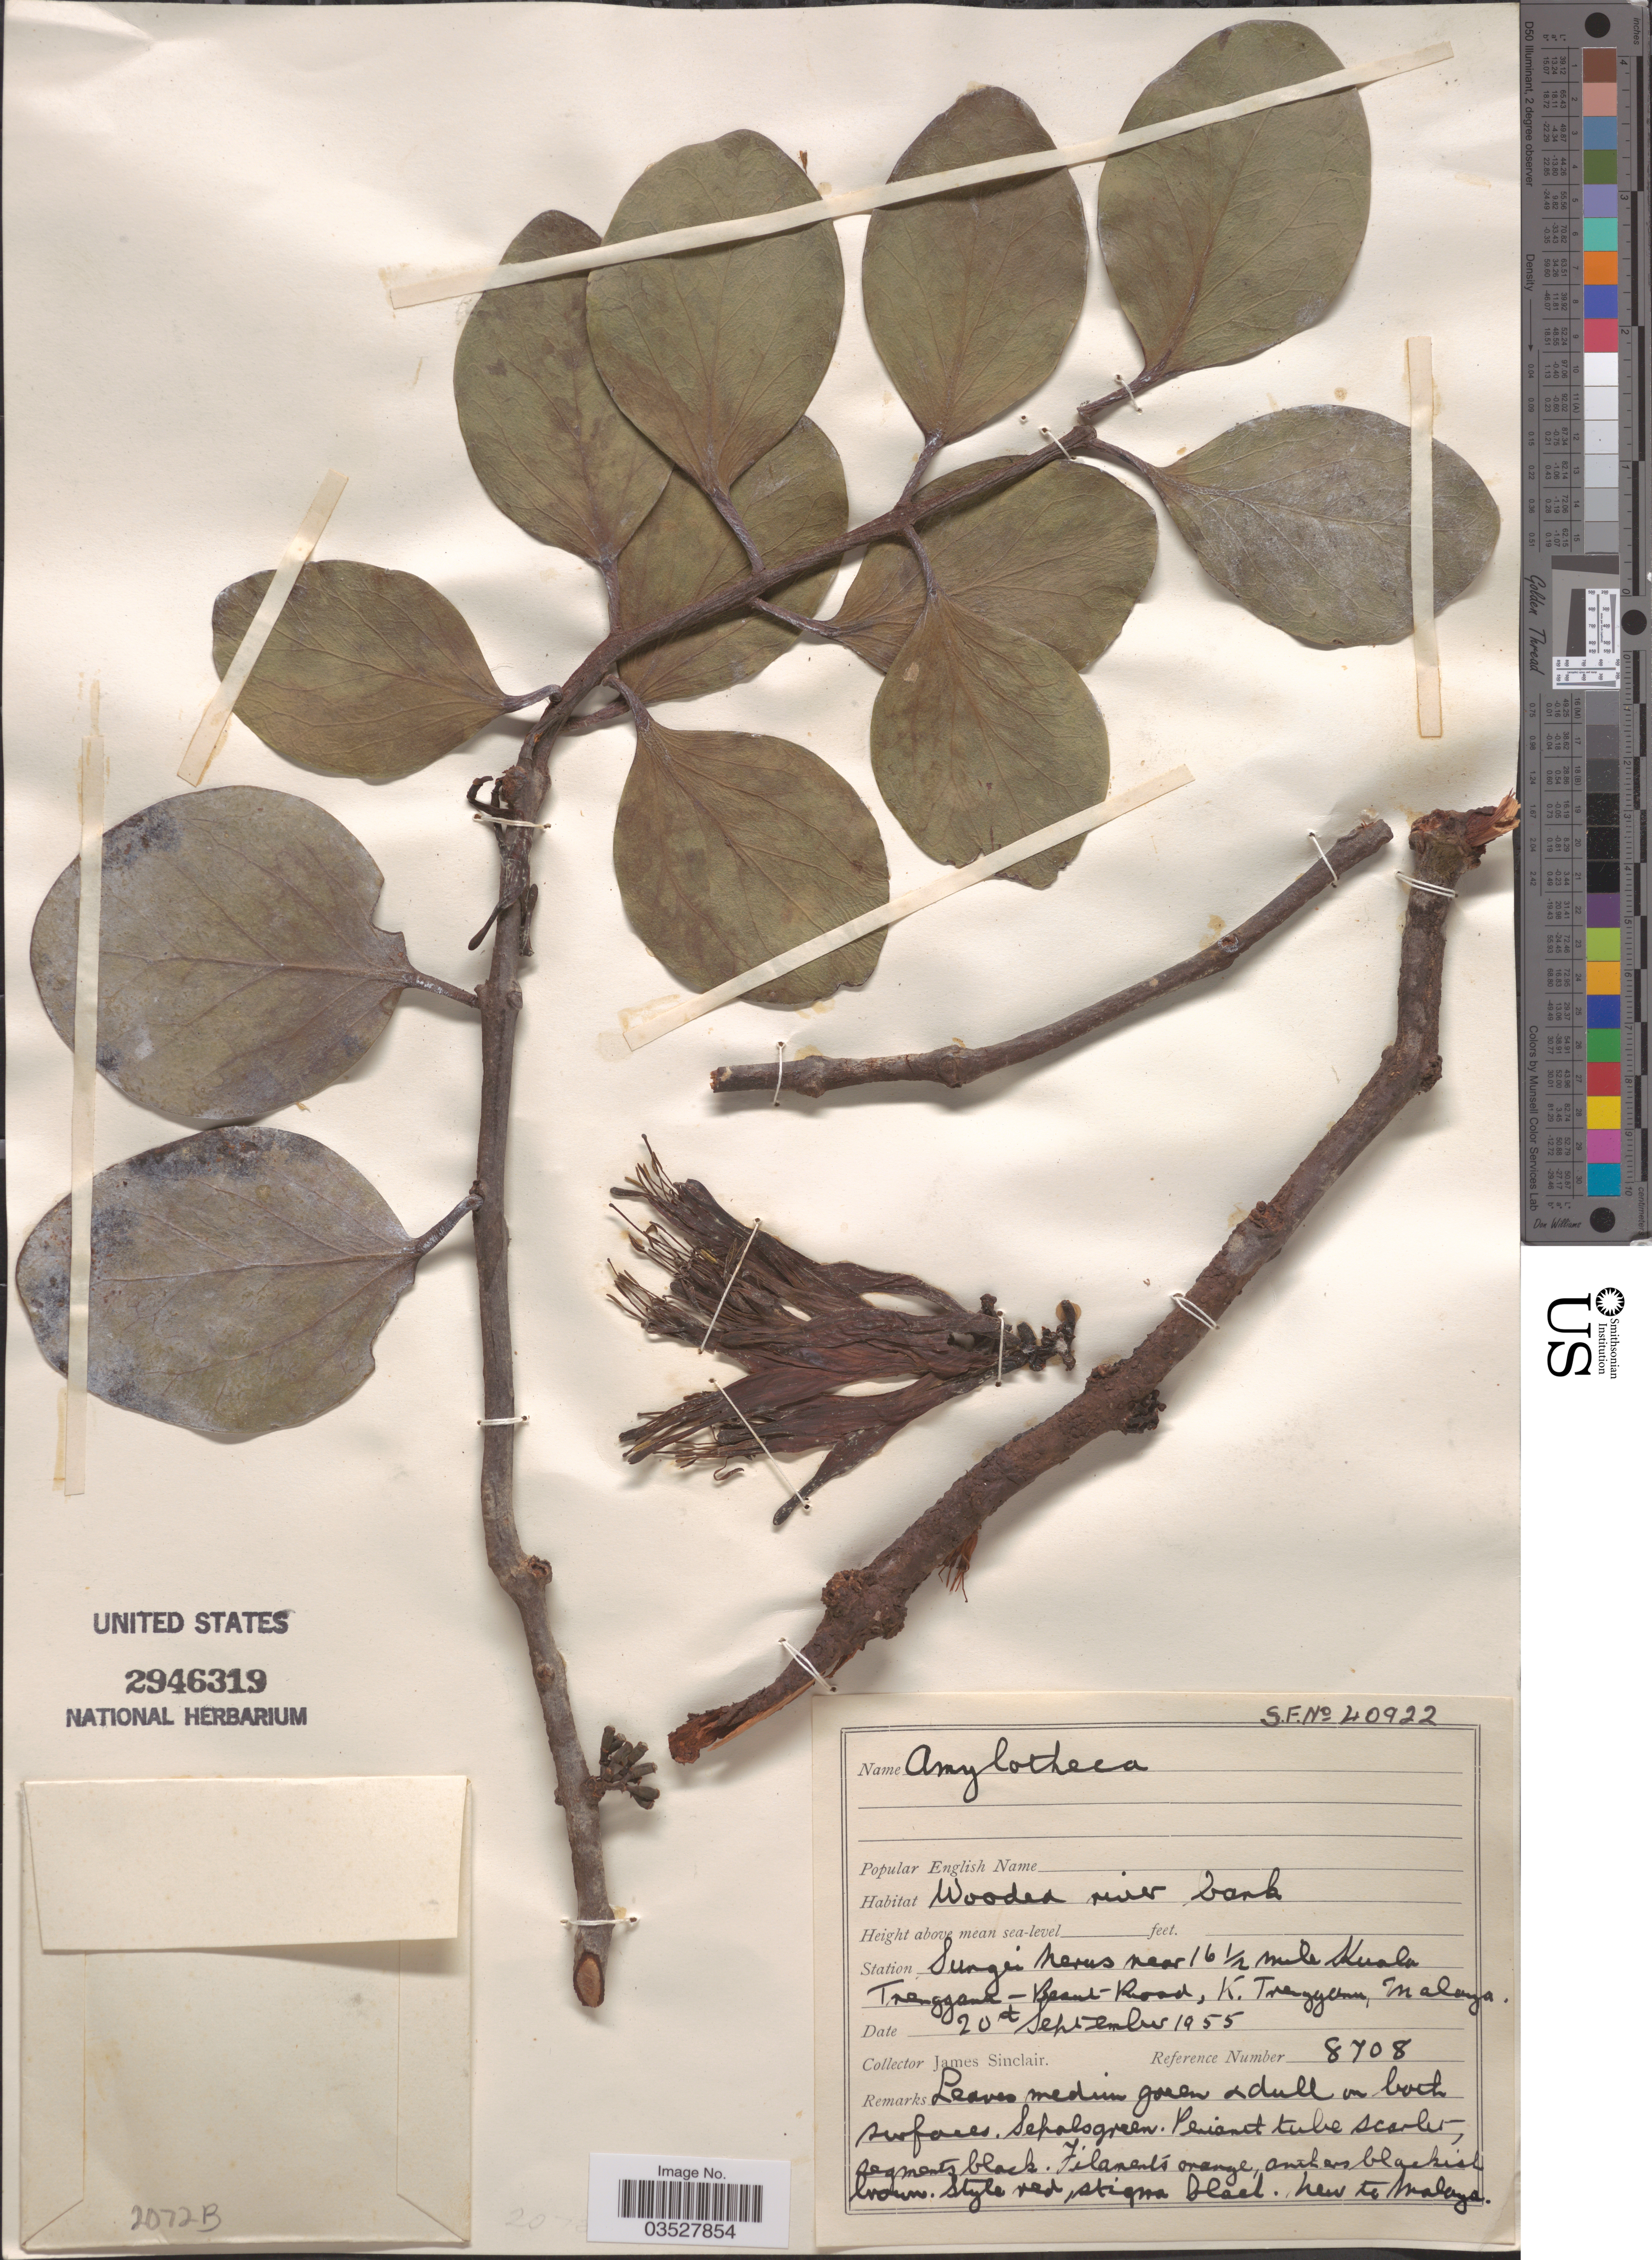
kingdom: Plantae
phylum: Tracheophyta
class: Magnoliopsida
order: Santalales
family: Loranthaceae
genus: Amylotheca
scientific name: Amylotheca sp.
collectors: J. Sinclair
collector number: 8708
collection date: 1955-09-20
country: Malaysia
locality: Station Sungei Nerus near 16½ mile Kuala Trengganu-Besut Road, K. Trengganu, Malaya.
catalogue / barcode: US 2946319